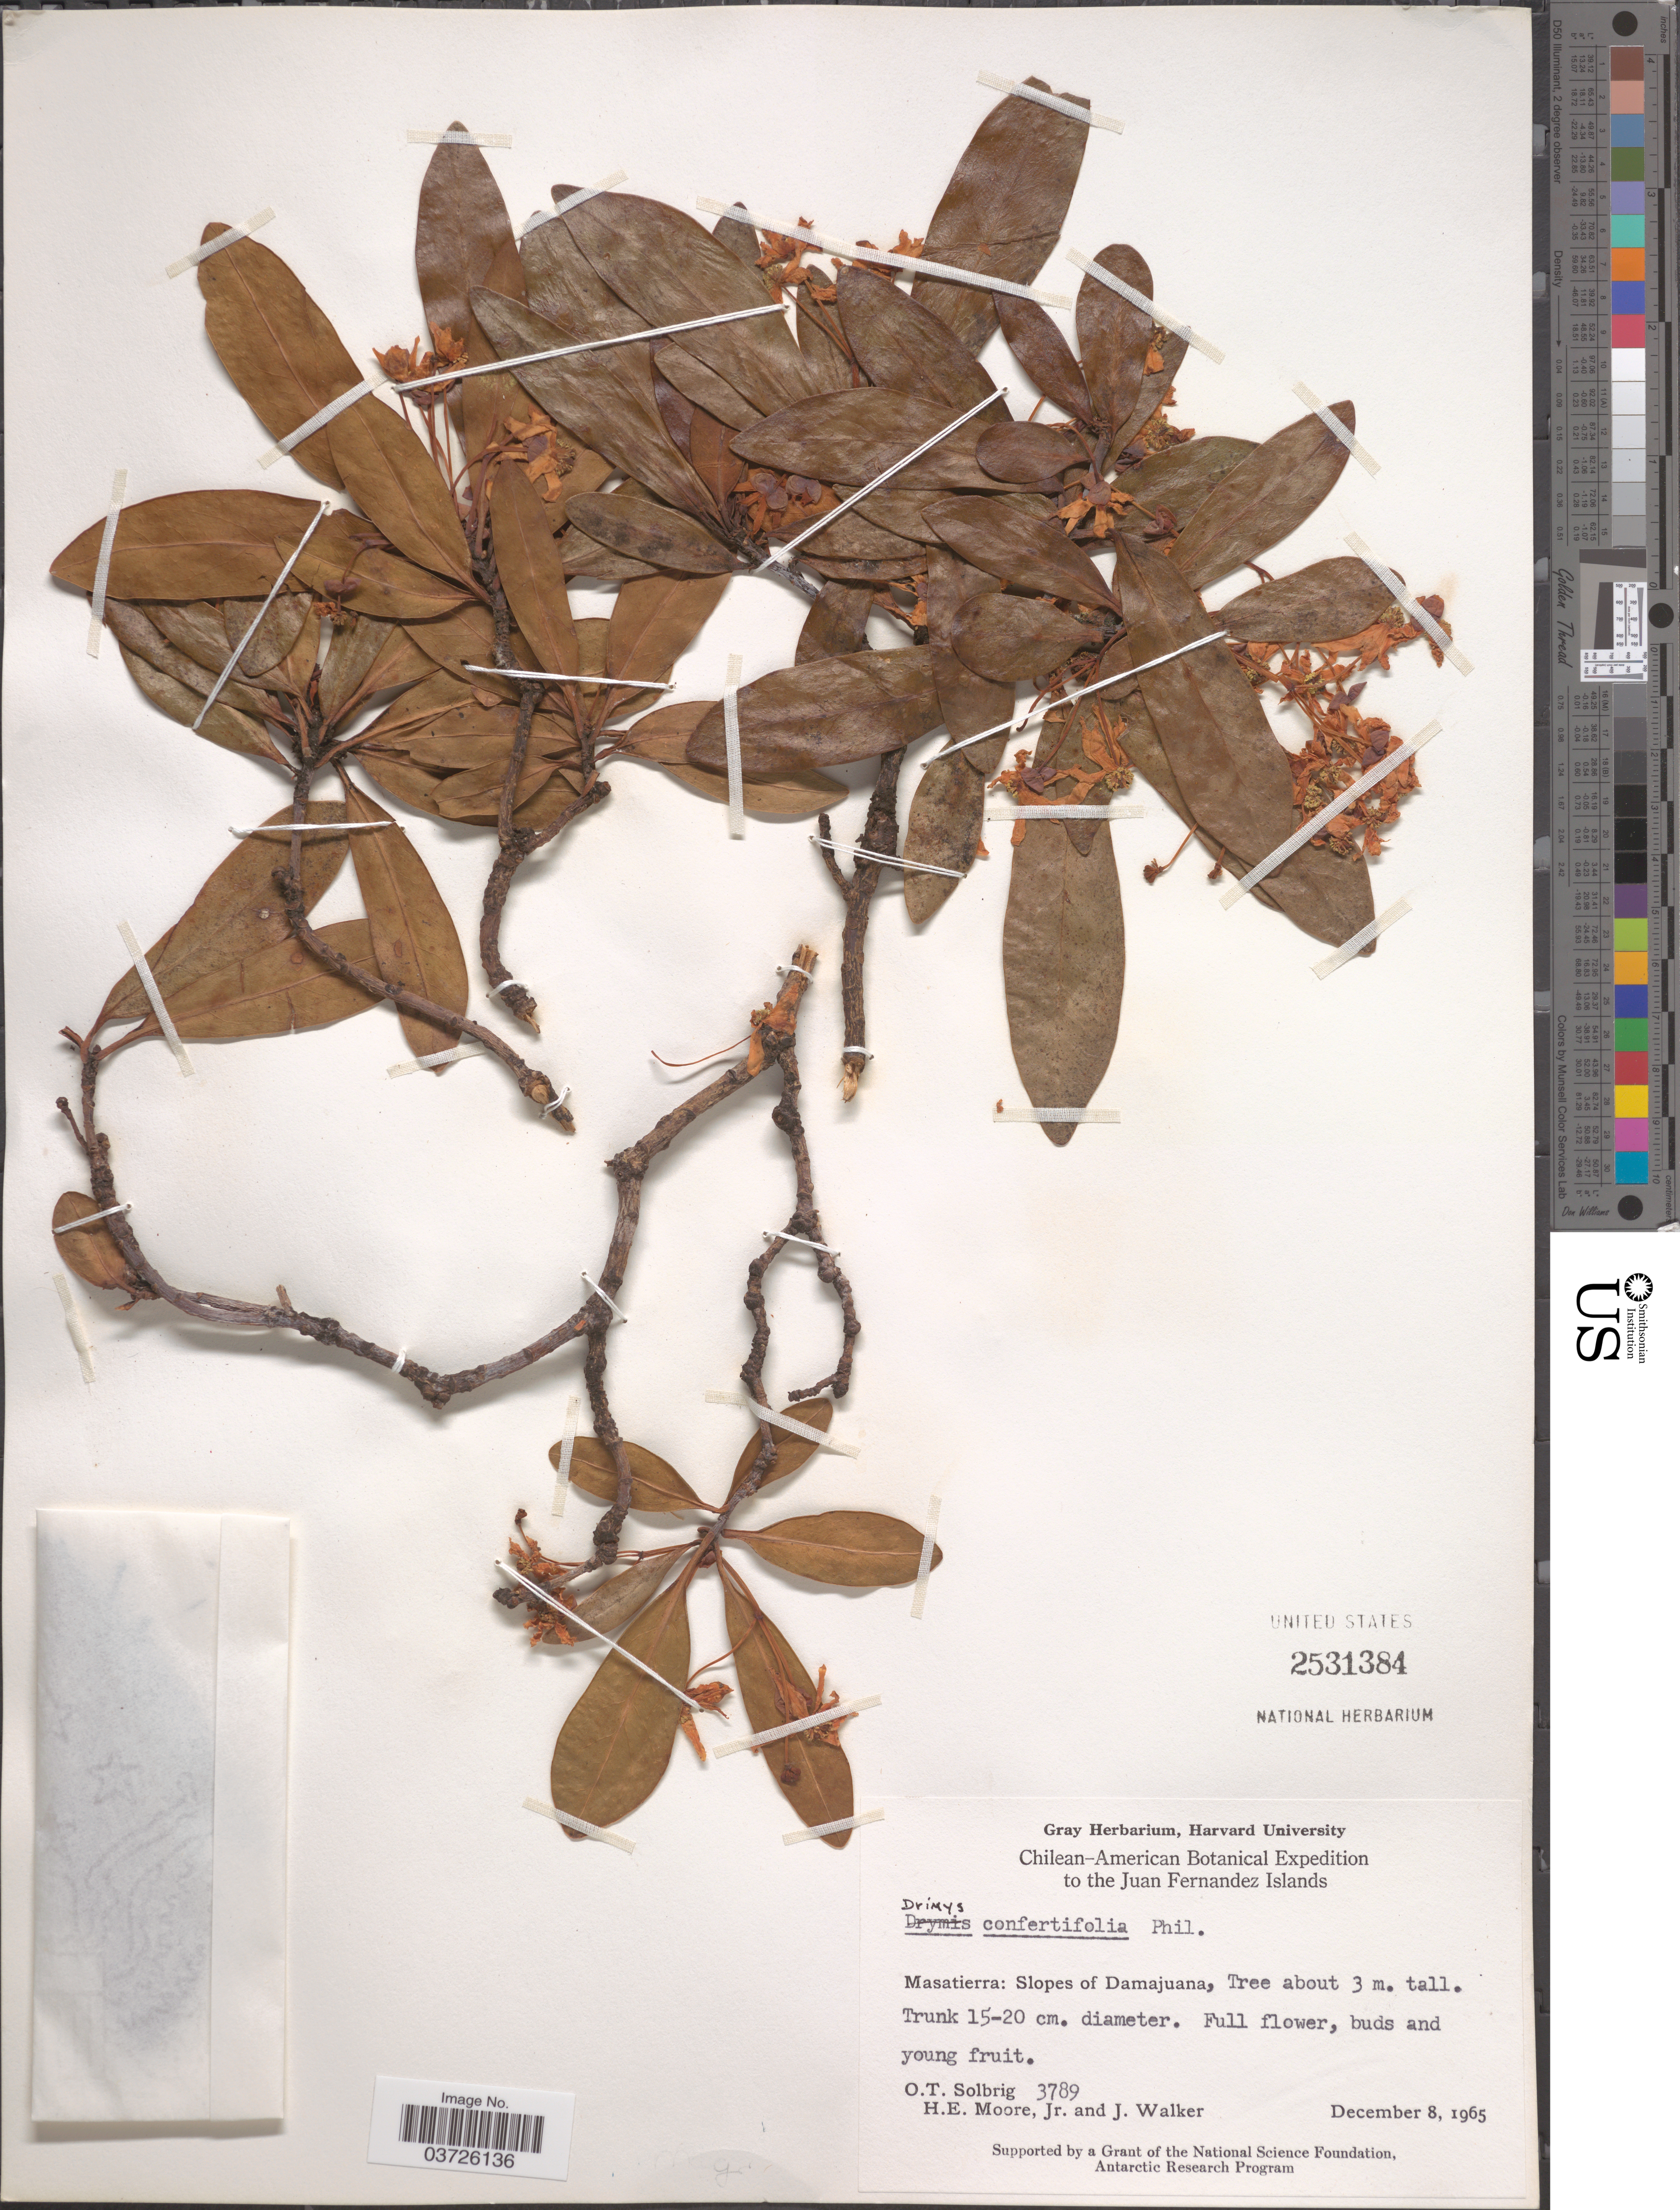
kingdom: Plantae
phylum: Tracheophyta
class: Magnoliopsida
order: Canellales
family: Winteraceae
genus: Drimys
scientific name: Drimys confertifolia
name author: Phil.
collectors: O. T. Solbrig, H. Moore & J. Walker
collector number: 3789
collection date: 1965-12-08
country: Chile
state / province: Valparaíso (V)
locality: The Juan Fernandez Islands. Masatierra: Slopes of Damajuana.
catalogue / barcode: US 2531384